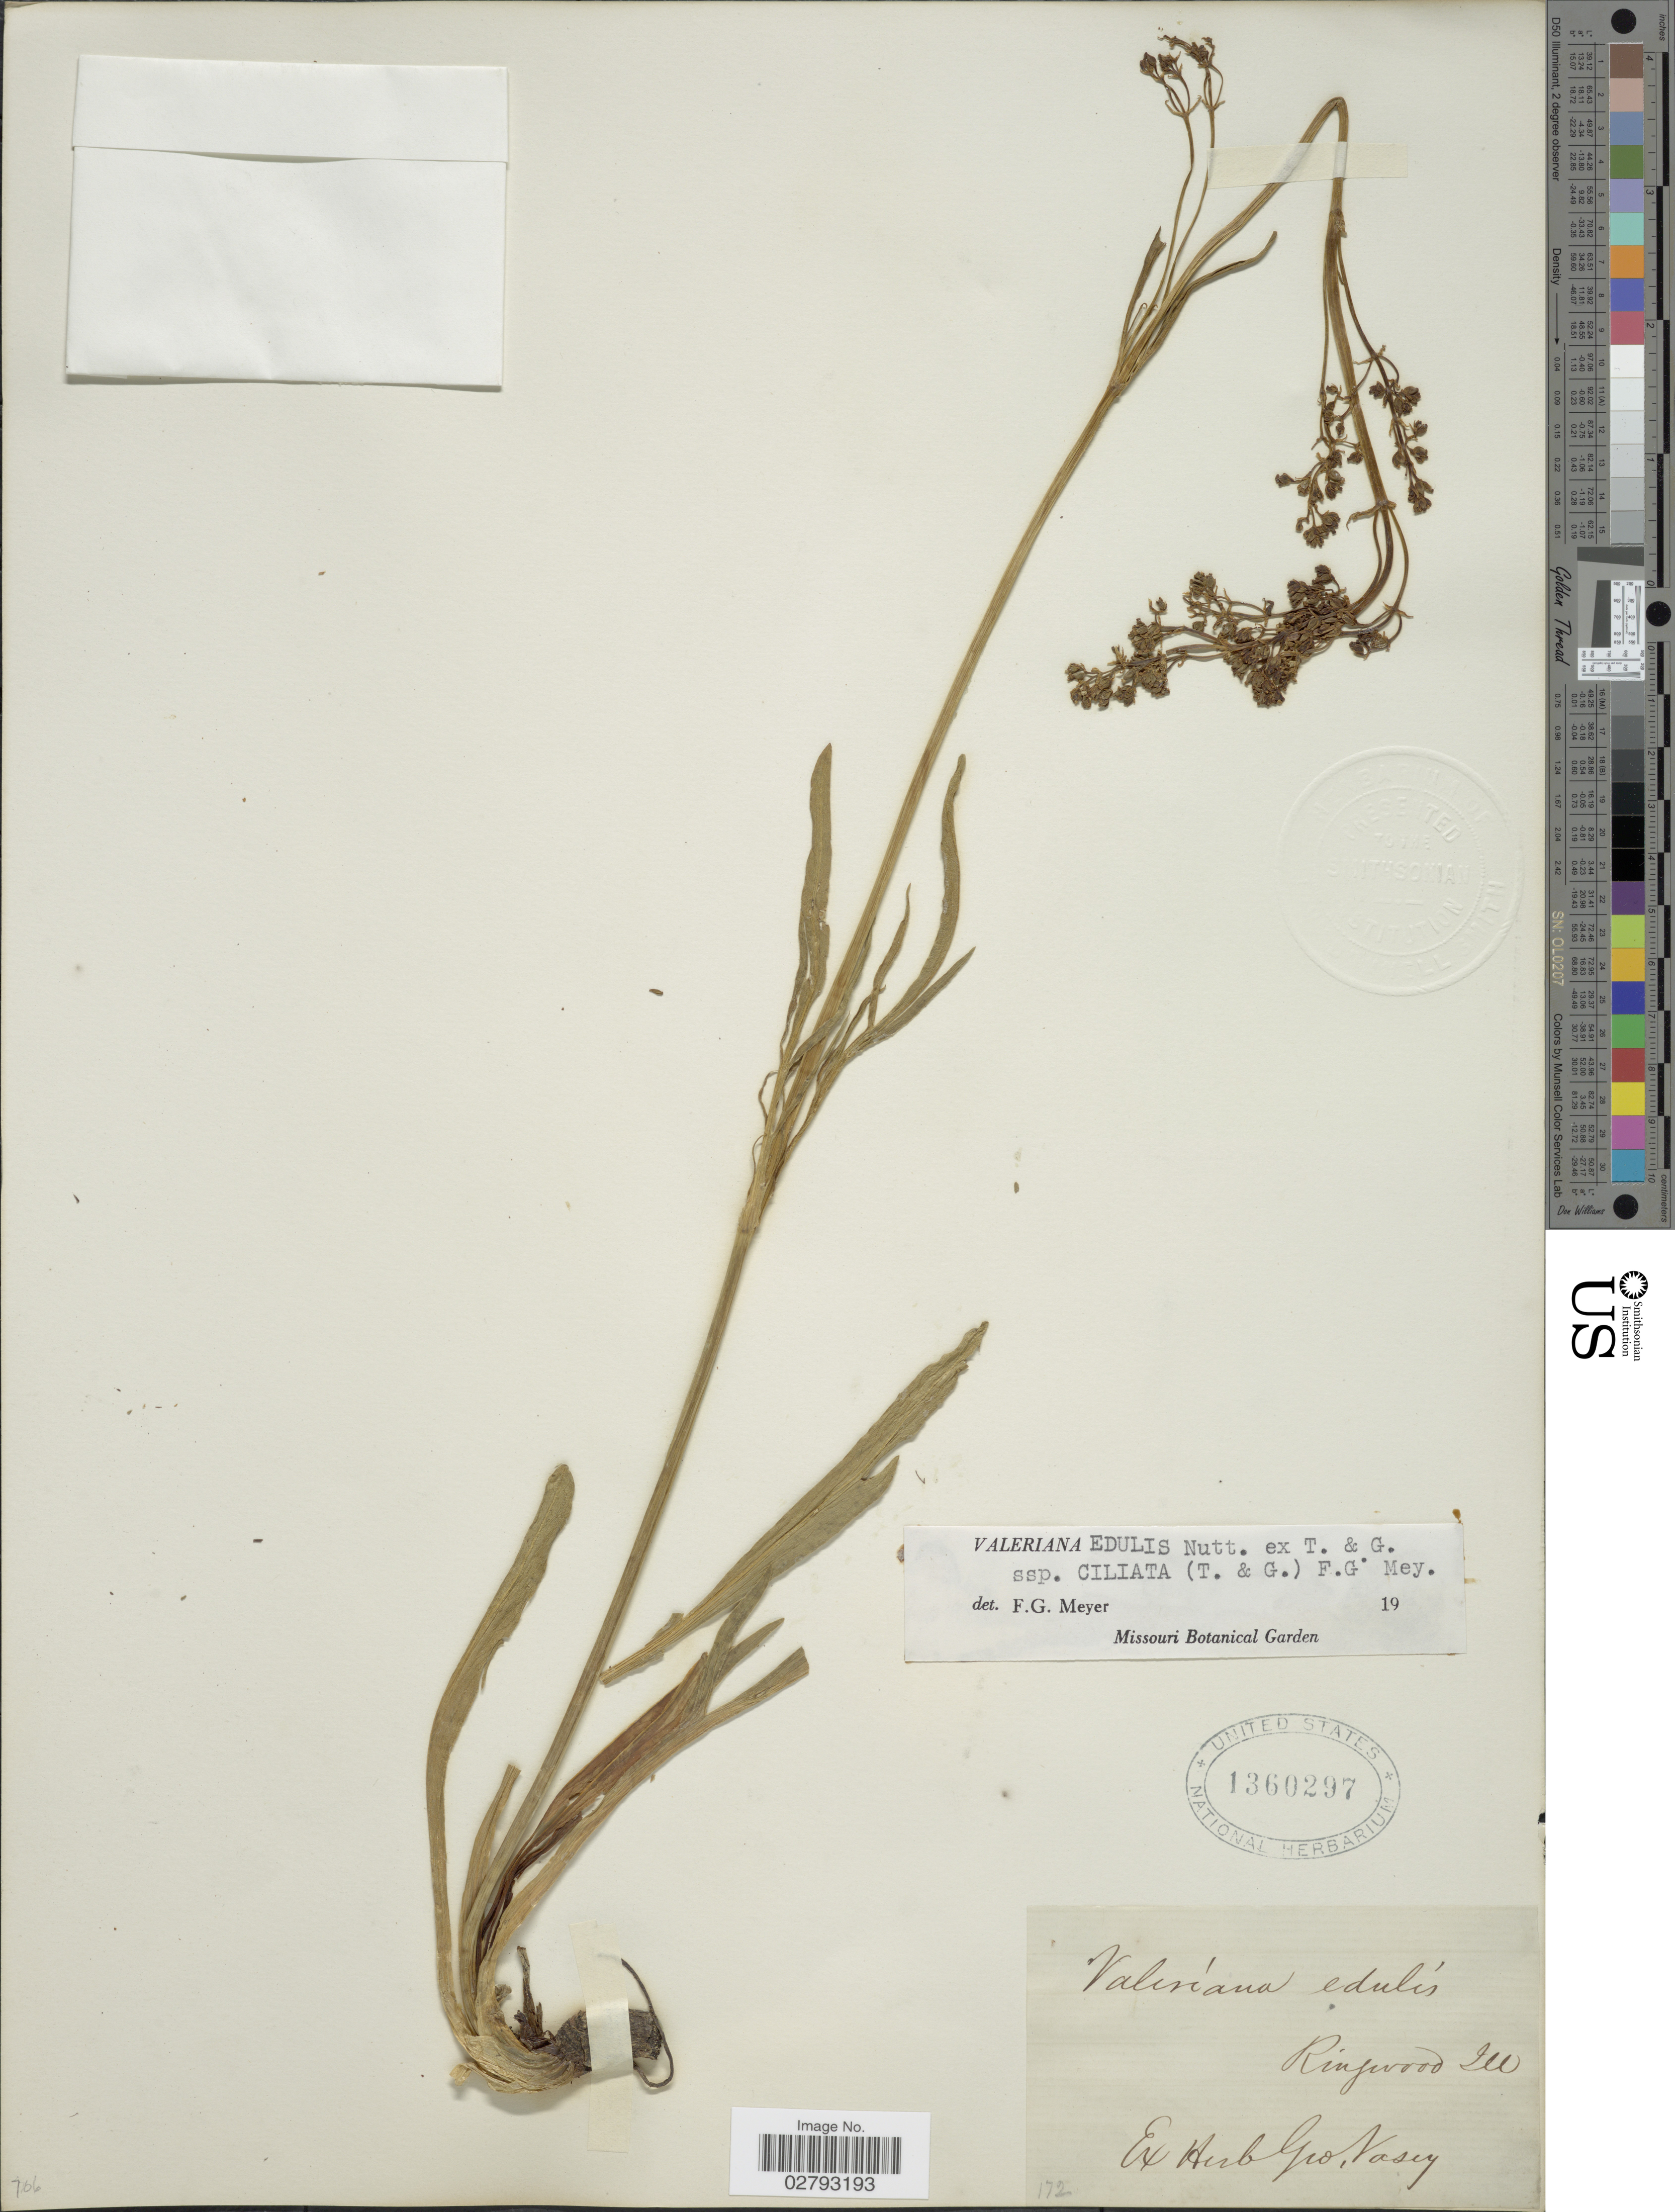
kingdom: Plantae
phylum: Tracheophyta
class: Magnoliopsida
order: Dipsacales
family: Caprifoliaceae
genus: Valeriana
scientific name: Valeriana edulis var. ciliata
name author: (F.G. Mey.) Cronquist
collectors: ex Herb. Dr. Geo Vasey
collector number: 172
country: United States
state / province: Illinois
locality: Ringwood.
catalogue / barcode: US 1360297